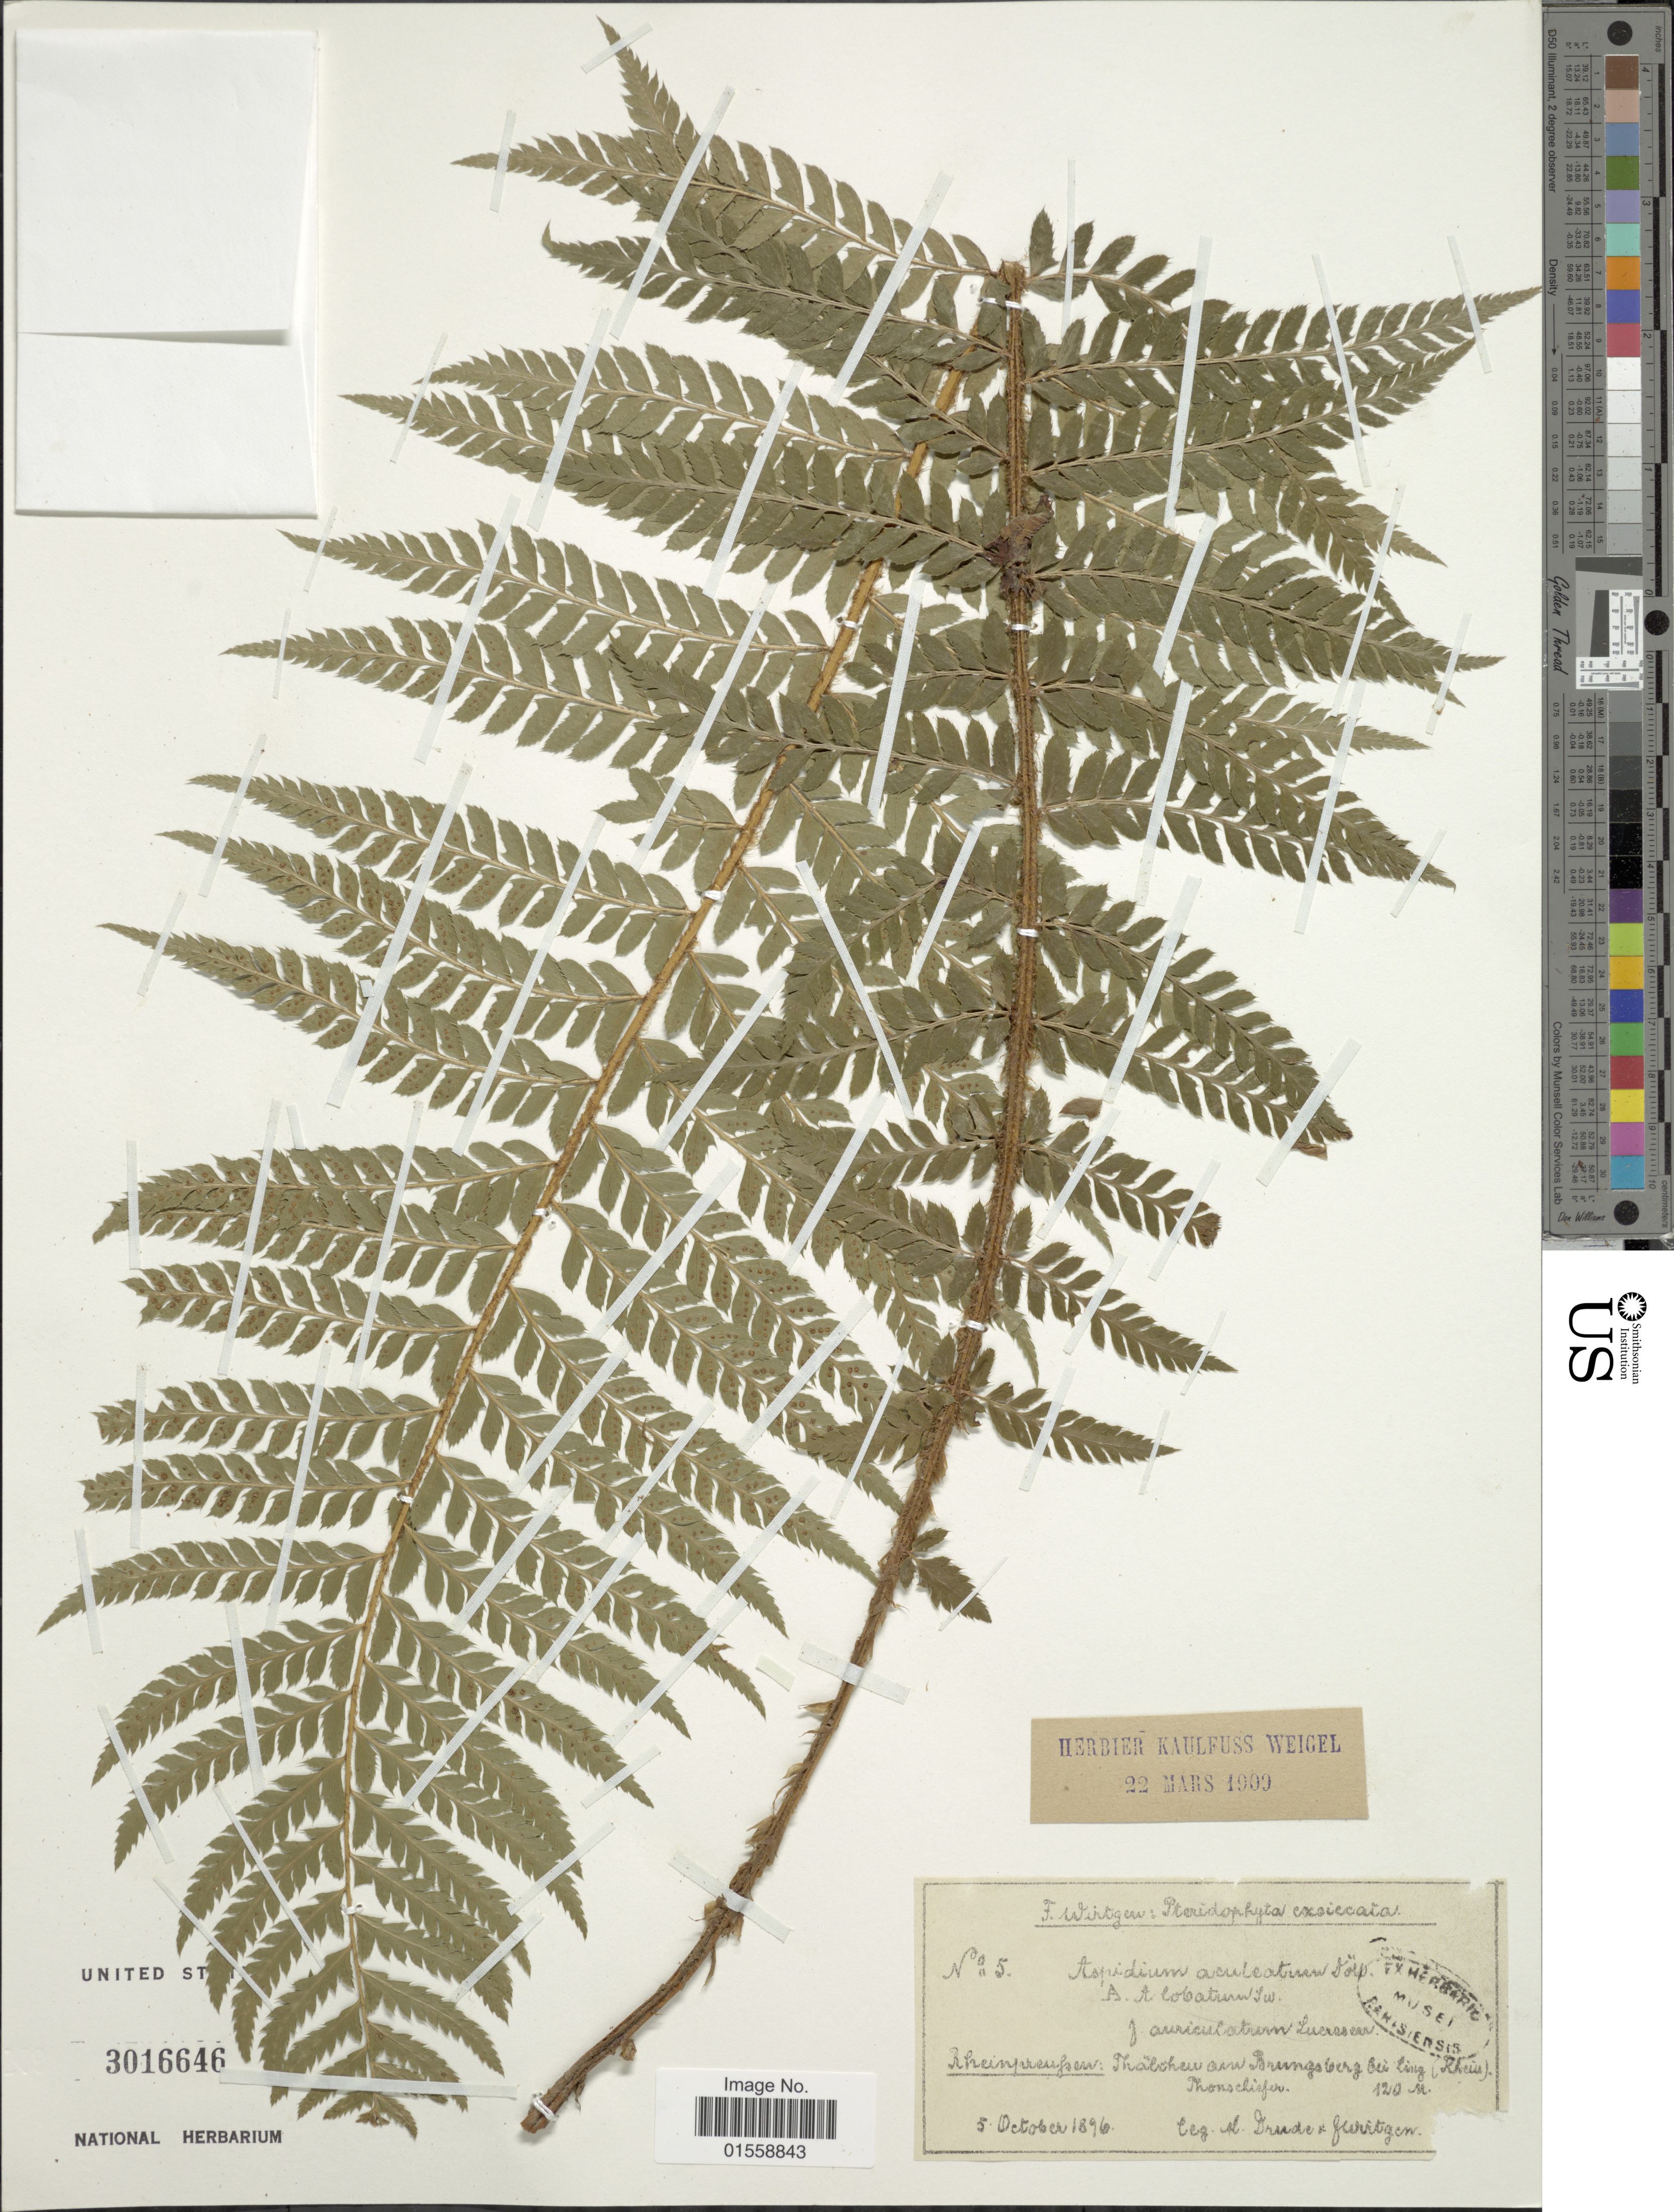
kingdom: Plantae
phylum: Tracheophyta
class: Polypodiopsida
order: Polypodiales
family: Dryopteridaceae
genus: Polystichum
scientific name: Polystichum x luerssenii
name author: (Dörfl.) Hahne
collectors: M. Drude & F. Wirtgen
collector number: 5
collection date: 1896-10-05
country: Germany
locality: Rheinpreufsen: Thalchen am Brungsberg bei ling (Rheis) Thonschifer [interpreted]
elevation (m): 120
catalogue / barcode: US 3016646